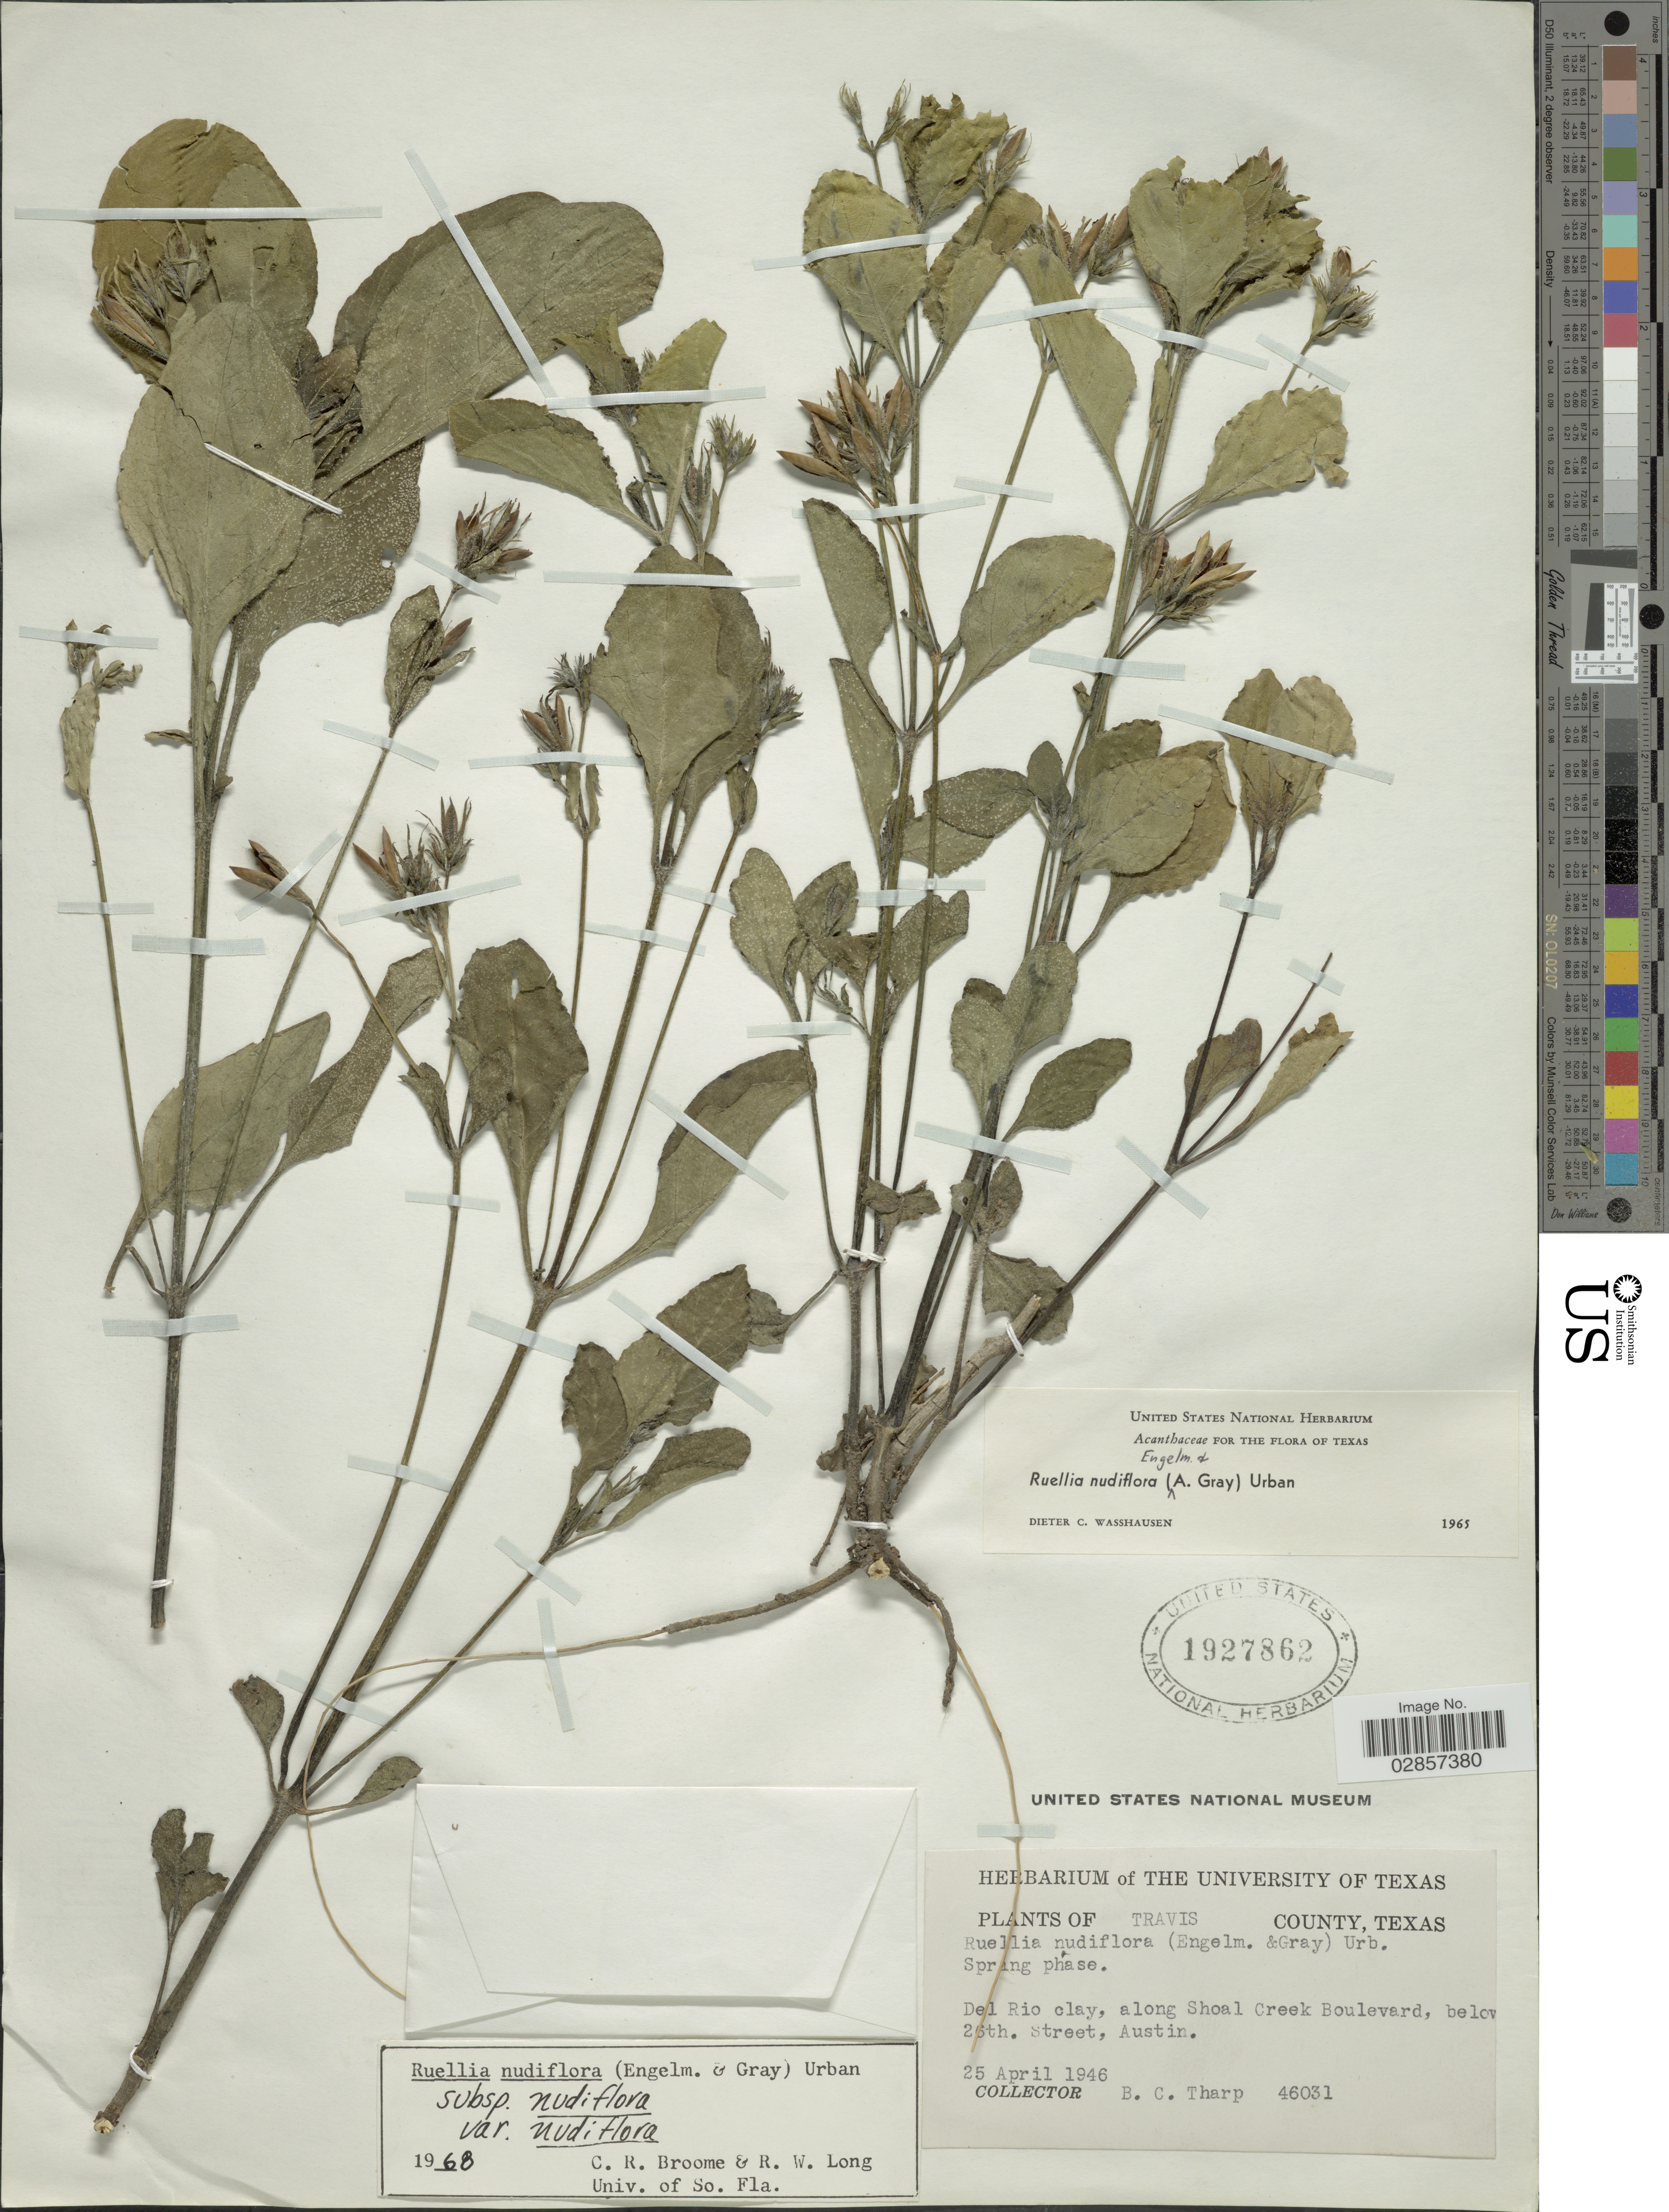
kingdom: Plantae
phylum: Tracheophyta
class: Magnoliopsida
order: Lamiales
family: Acanthaceae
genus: Ruellia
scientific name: Ruellia nudiflora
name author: (Engelm. & A. Gray) Urb.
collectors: B. C. Tharp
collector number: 46031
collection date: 1946-04-25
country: United States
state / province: Texas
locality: Travis County, Texas, Del Rio clay, along Shoal Creek Boulevard, below 26th. Street, Austin.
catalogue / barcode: US 1927862